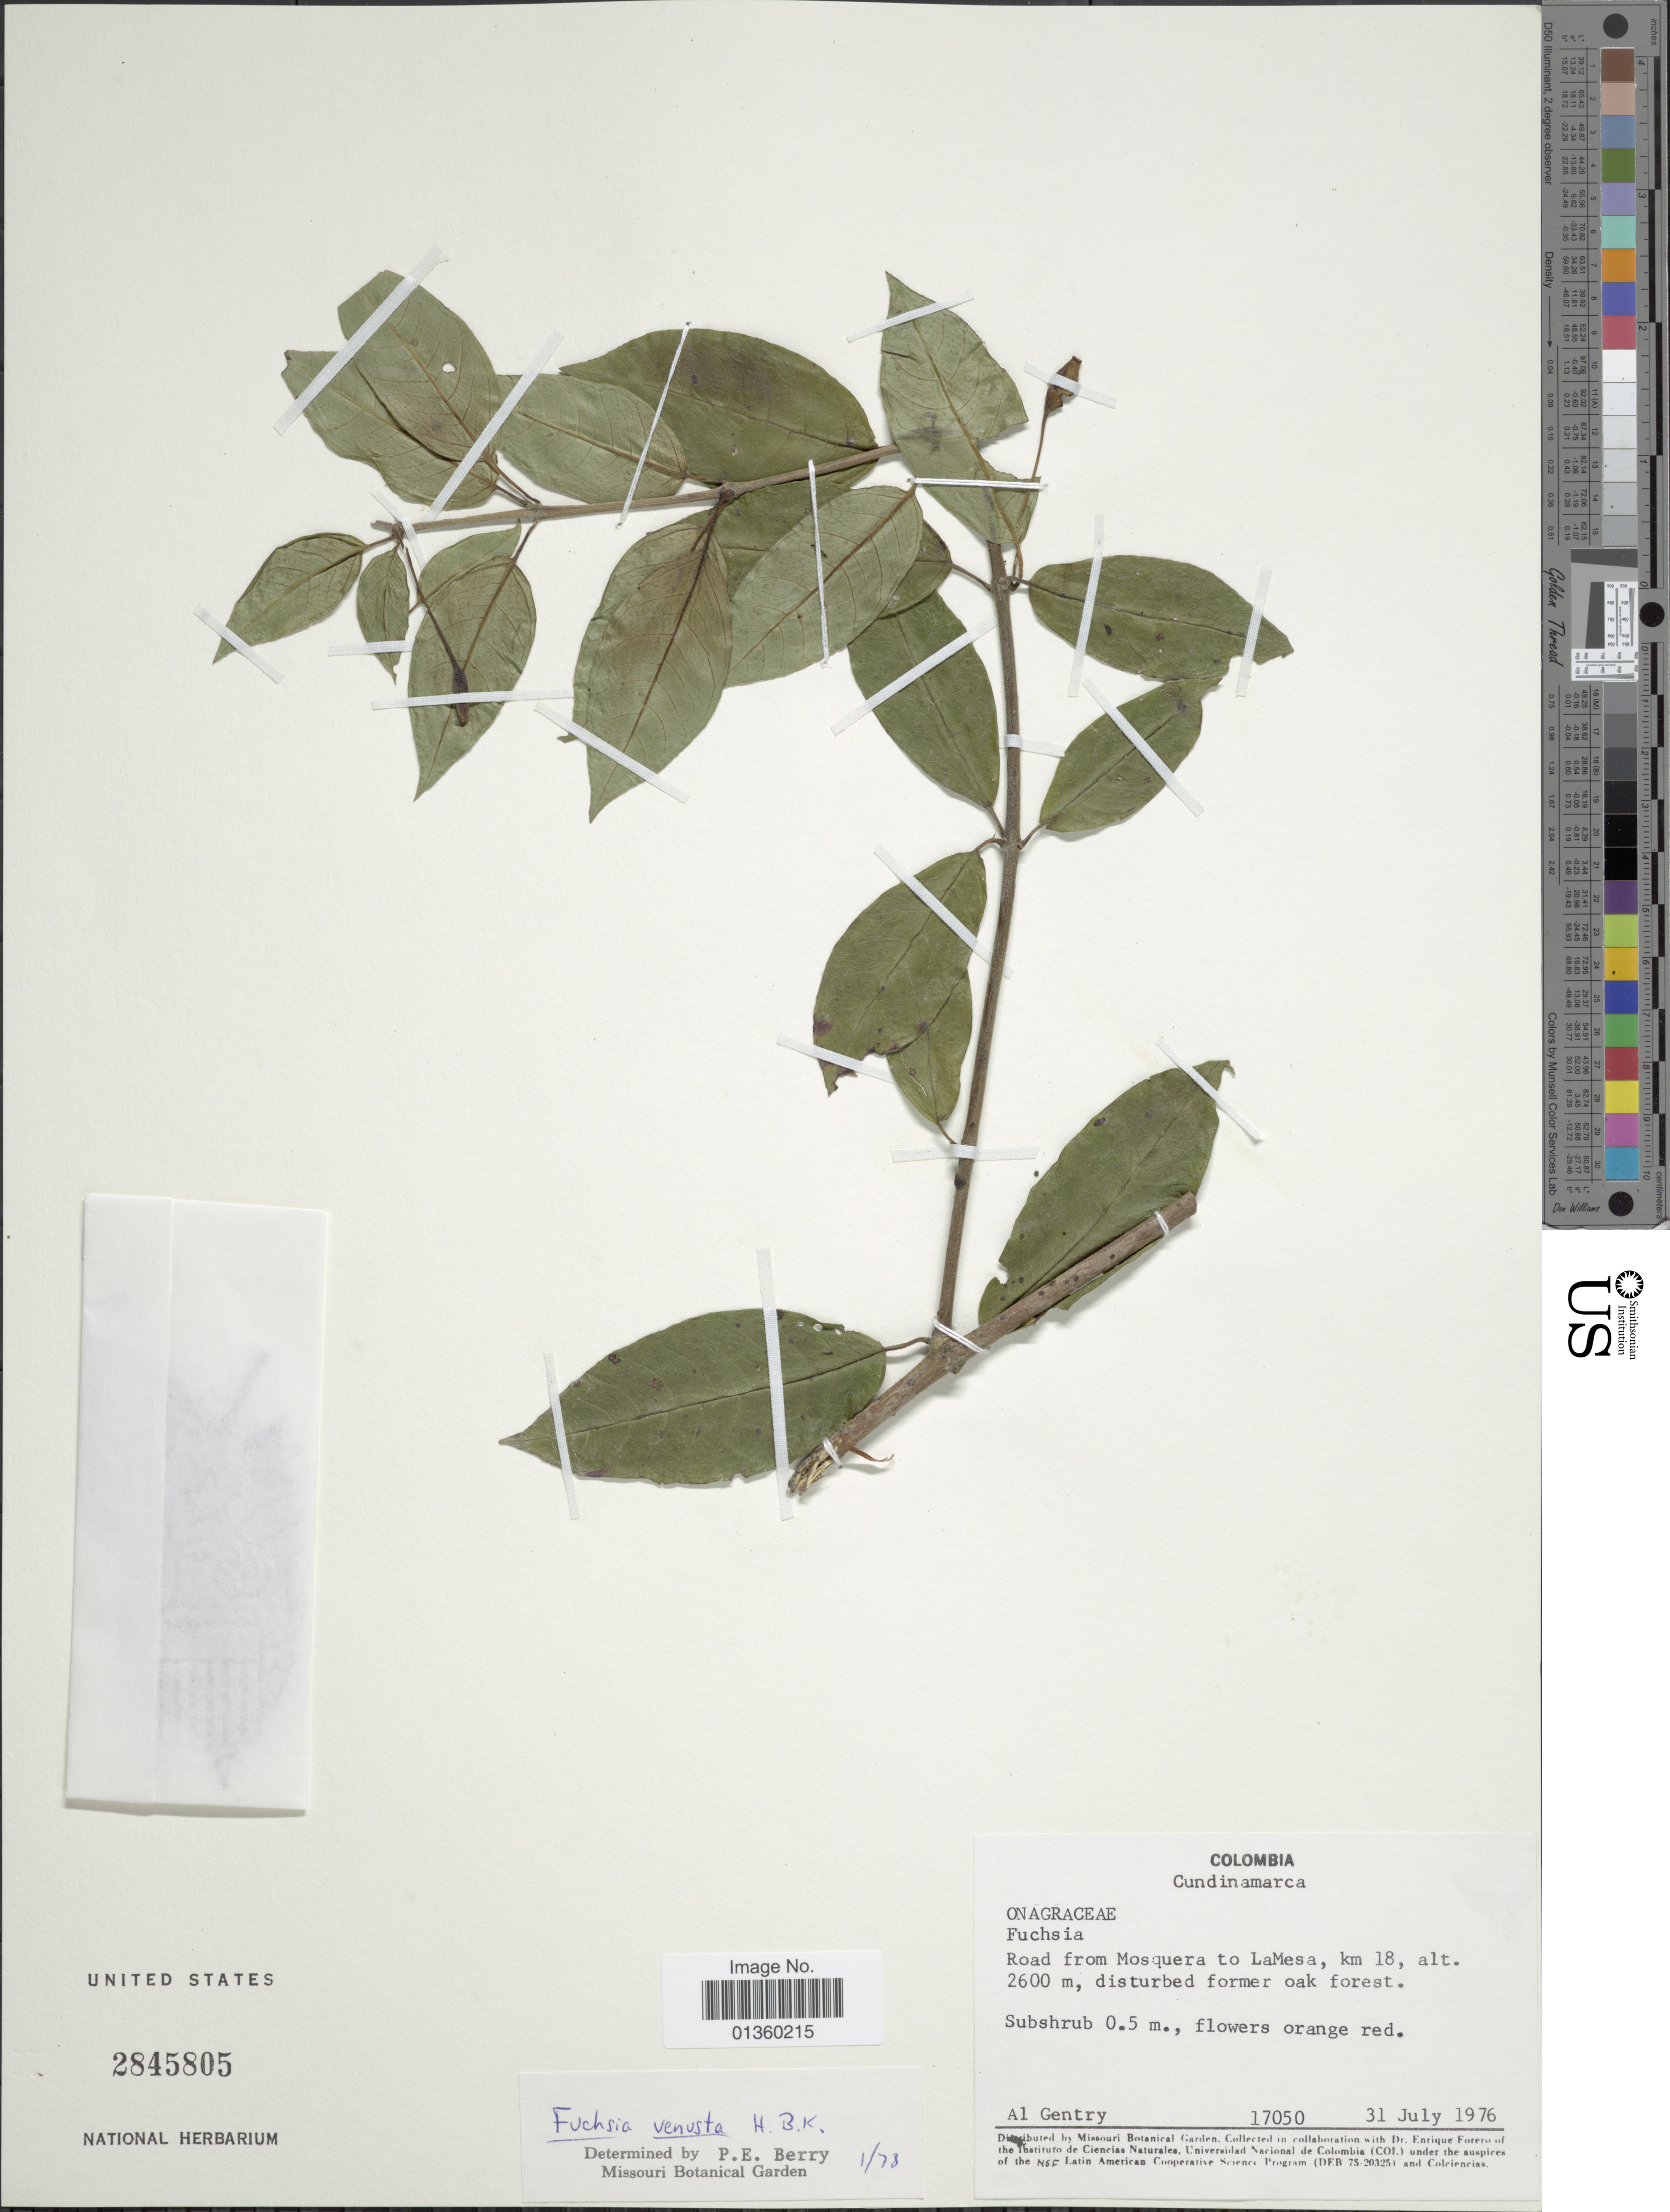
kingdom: Plantae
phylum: Tracheophyta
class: Magnoliopsida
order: Myrtales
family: Onagraceae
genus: Fuchsia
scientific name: Fuchsia venusta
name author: Kunth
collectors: A. H. Gentry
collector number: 17050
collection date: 1976-07-31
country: Colombia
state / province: Cundinamarca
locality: Road from Mosquera to La Mesa, km 18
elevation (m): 2600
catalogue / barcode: US 2845805